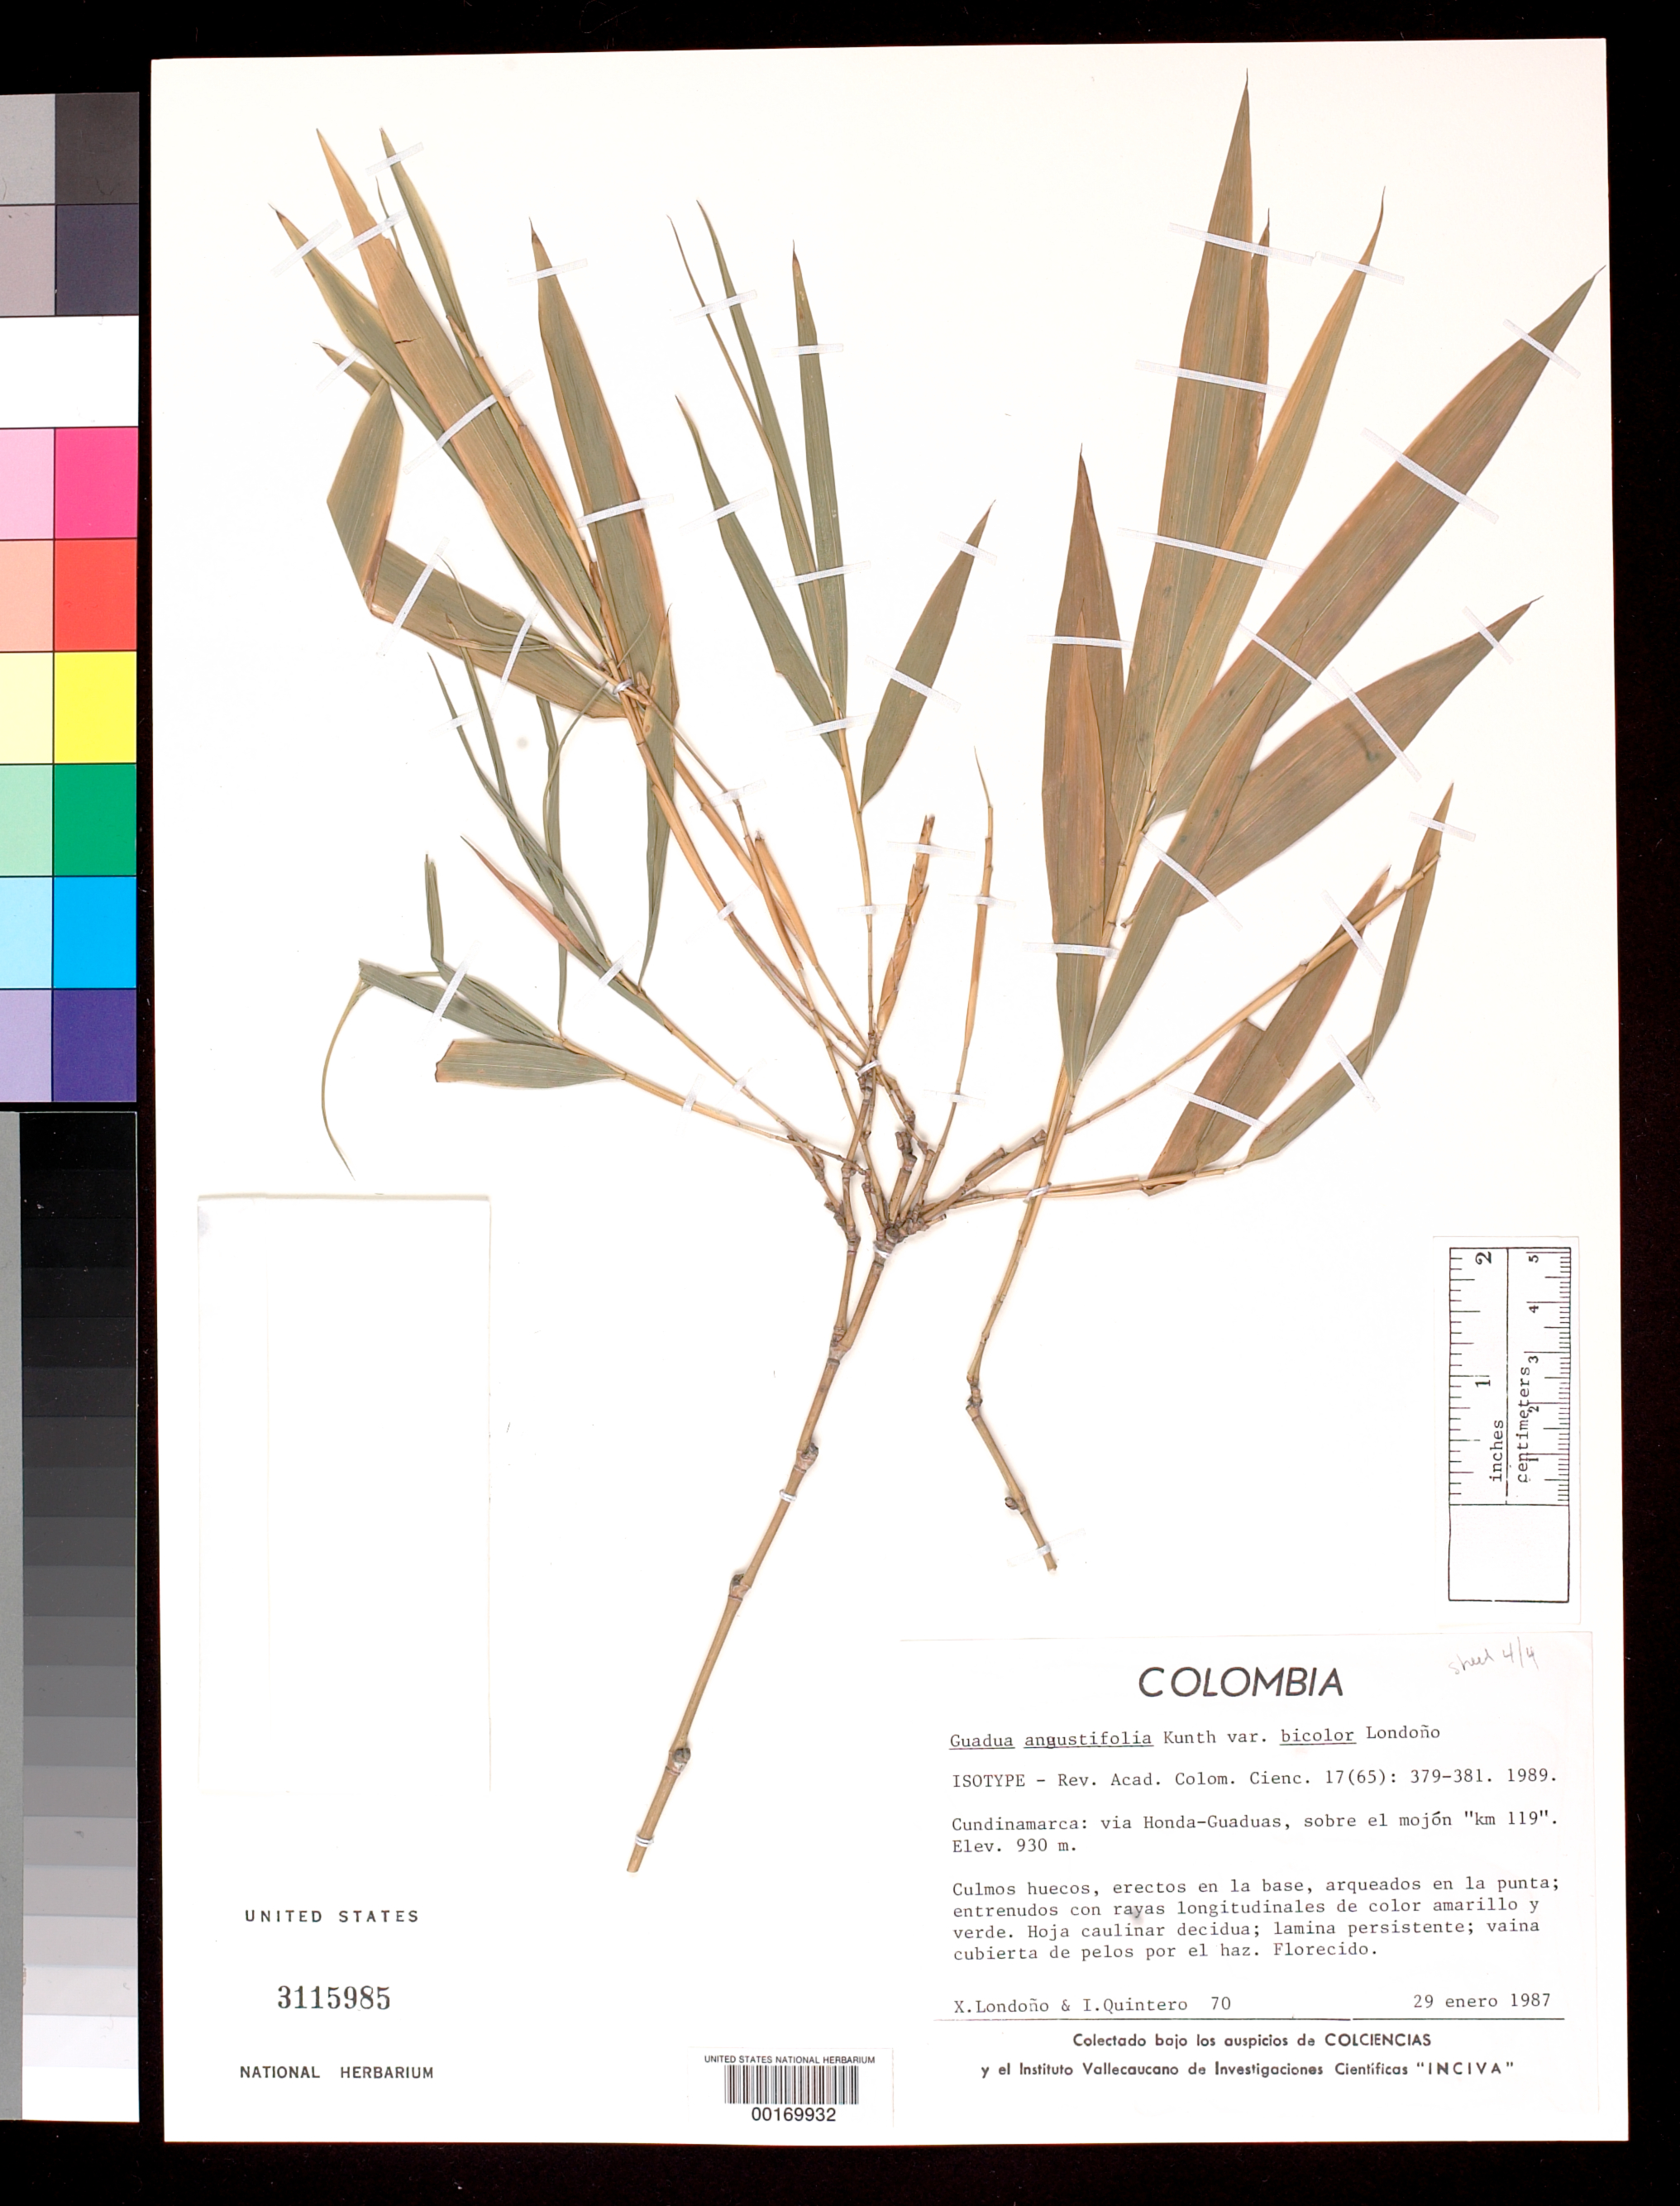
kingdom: Plantae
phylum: Tracheophyta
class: Liliopsida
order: Poales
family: Poaceae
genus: Guadua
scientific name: Guadua angustifolia var. bicolor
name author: Londoño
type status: Isotype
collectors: X. Londoño & I. Quintero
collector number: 70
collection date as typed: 29 Jan 1987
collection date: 1987-01-29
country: Colombia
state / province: Cundinamarca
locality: Via Honda-Guaduas, around marker km 119.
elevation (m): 930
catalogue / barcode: US 3115985